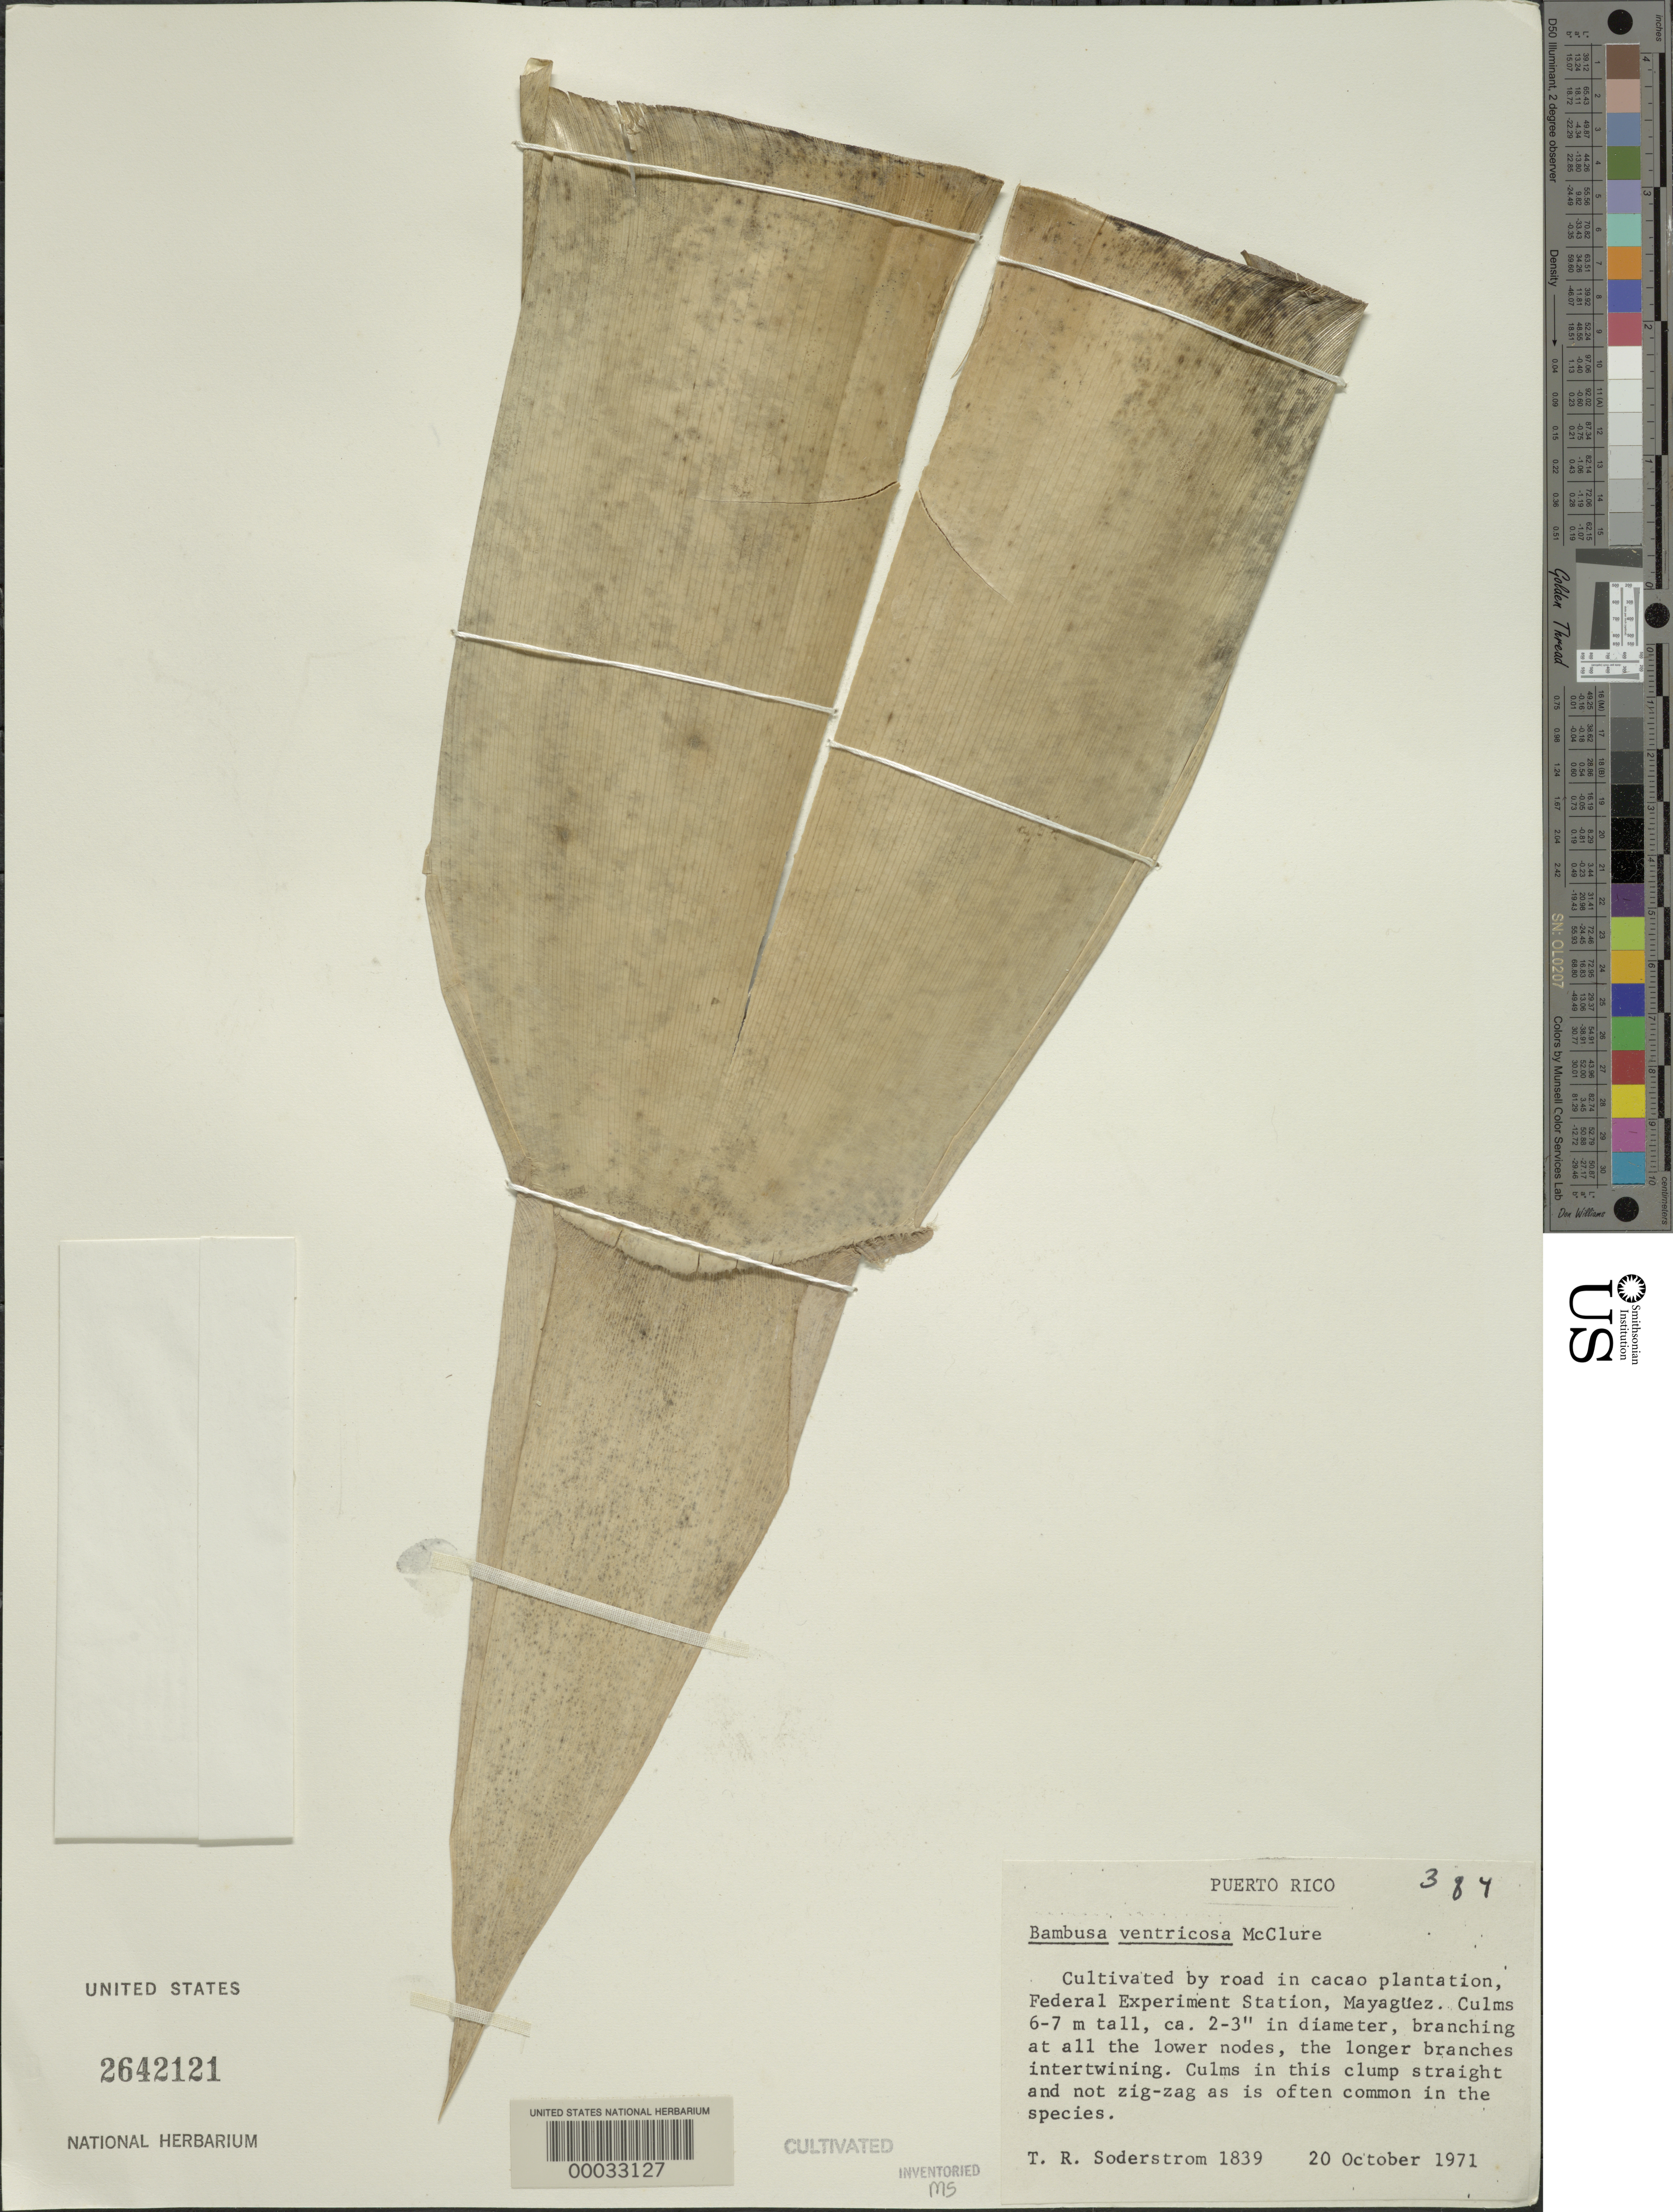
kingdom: Plantae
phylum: Tracheophyta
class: Liliopsida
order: Poales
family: Poaceae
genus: Bambusa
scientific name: Bambusa ventricosa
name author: McClure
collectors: T. R. Soderstrom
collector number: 1839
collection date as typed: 20 Oct 1971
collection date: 1971-10-20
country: Puerto Rico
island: Greater Antilles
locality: Federal Experimental Station-Mayaguez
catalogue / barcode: US 2642121